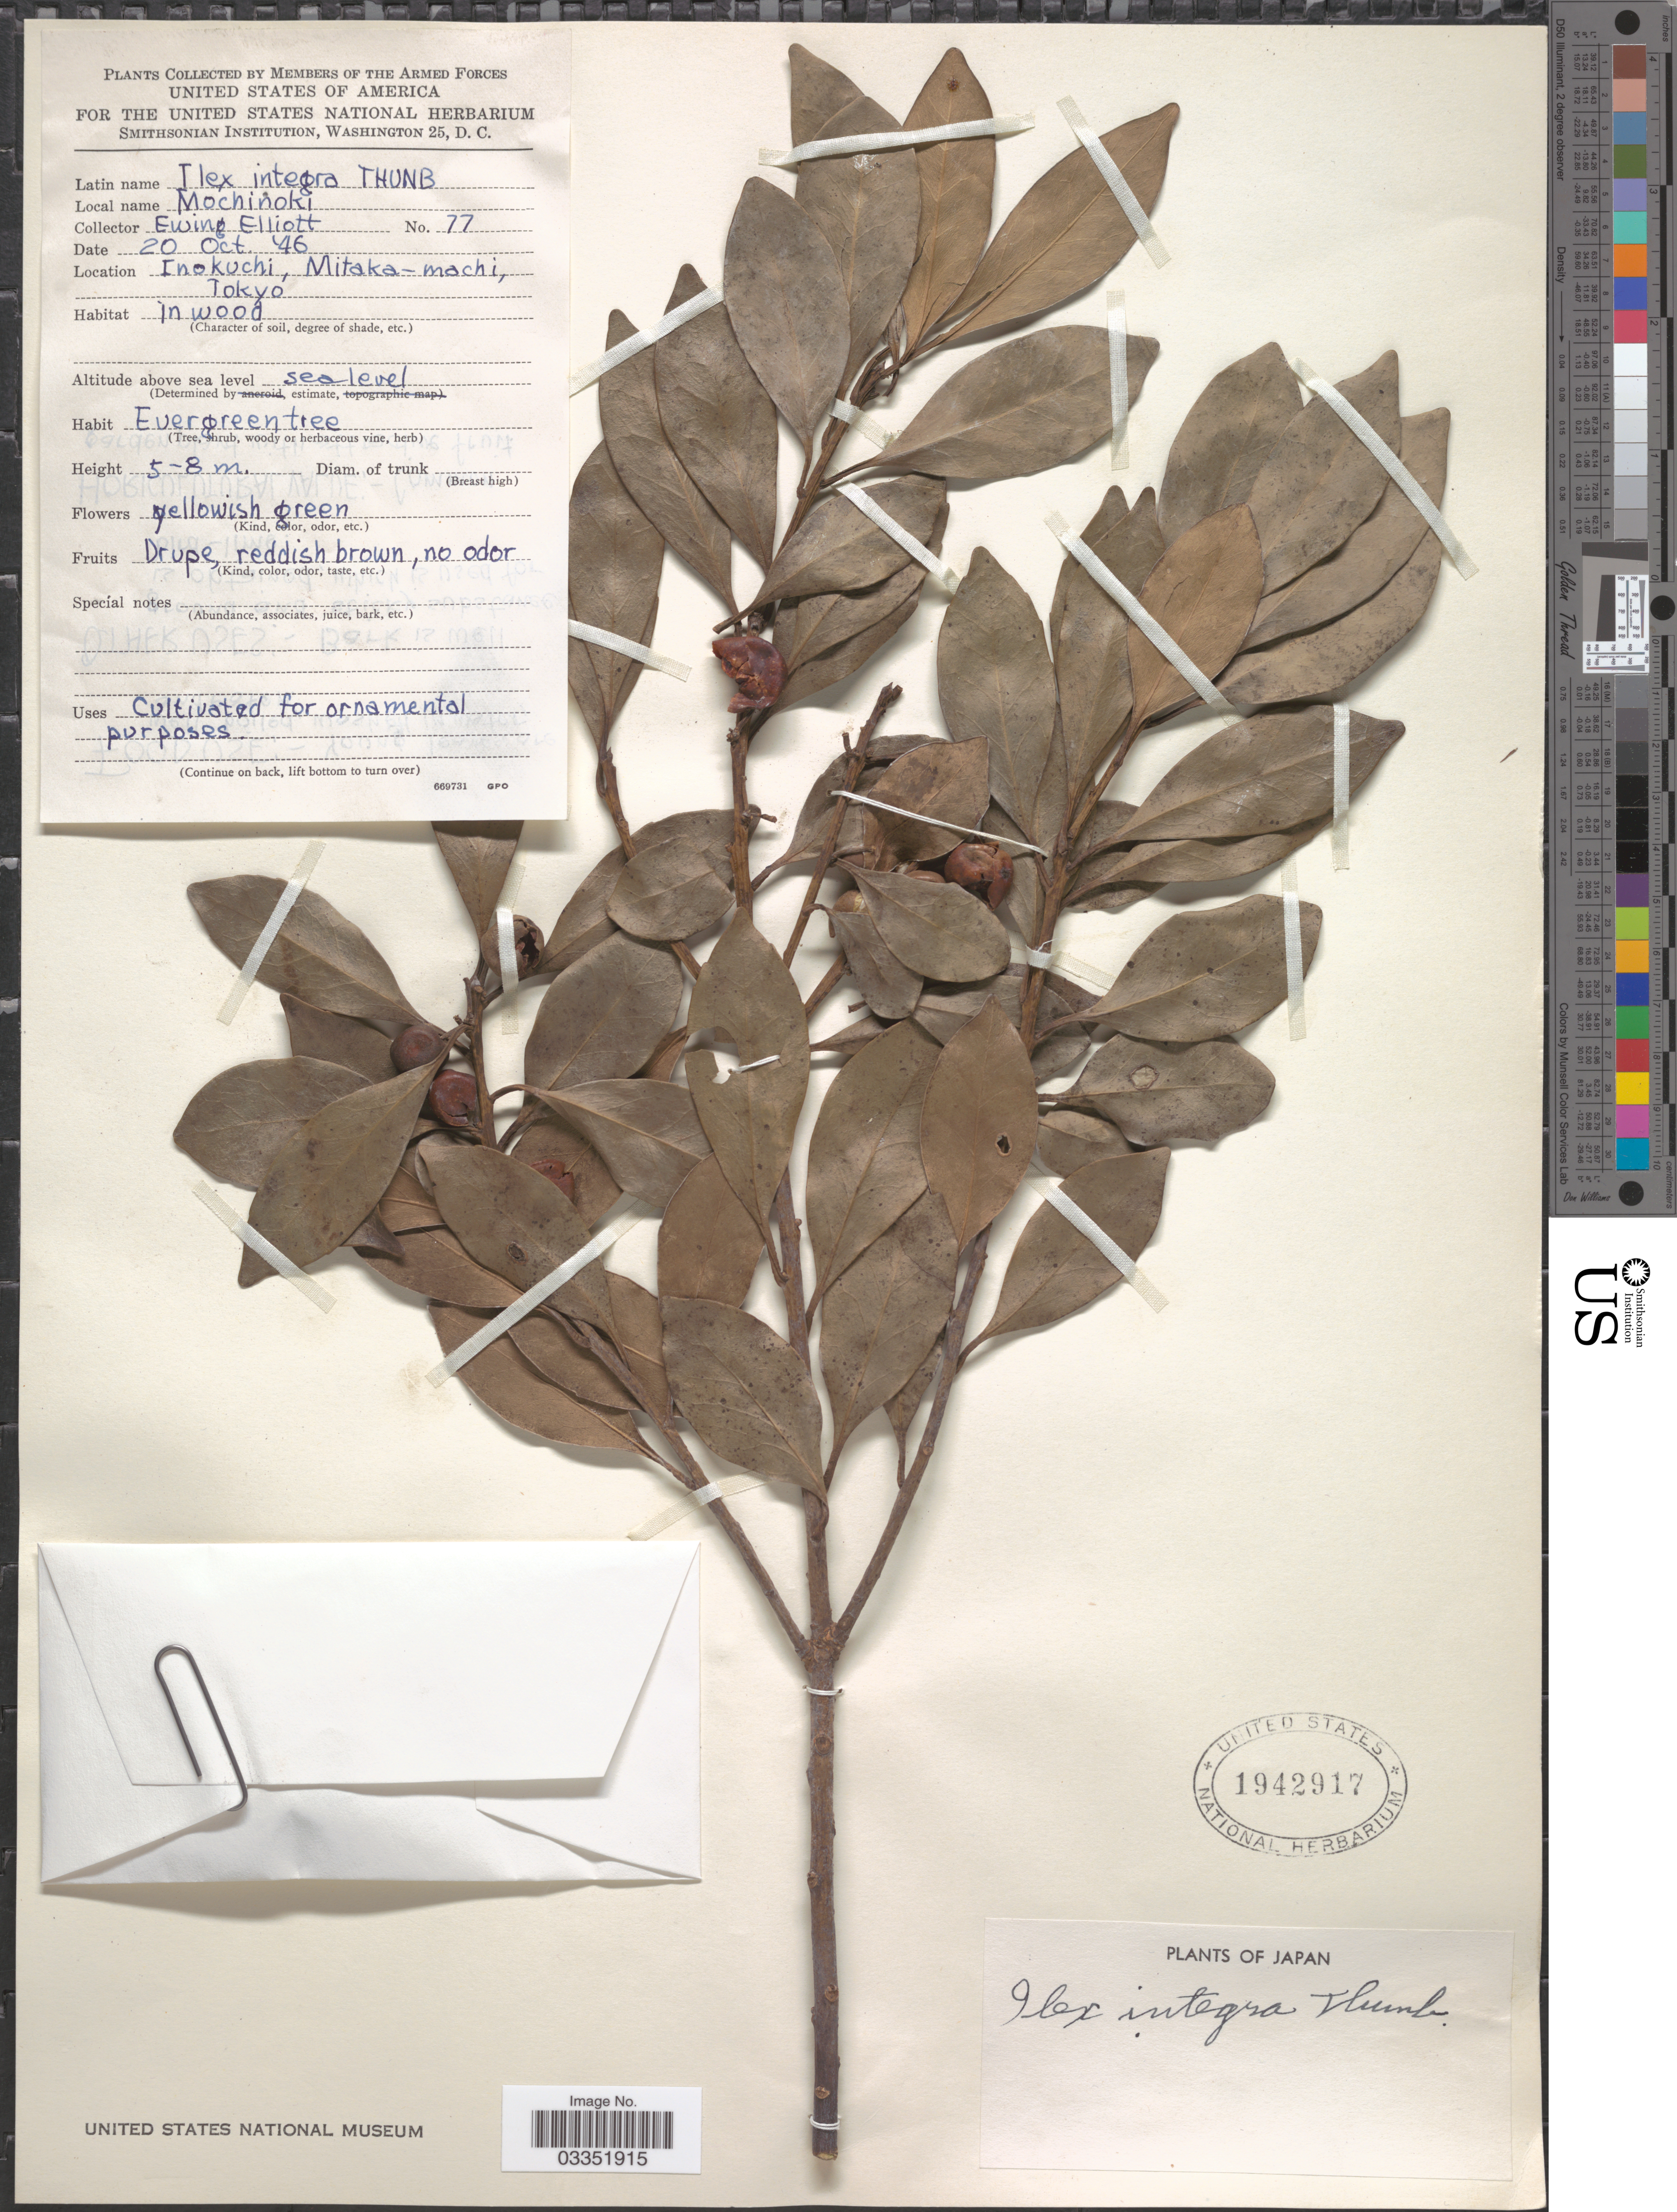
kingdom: Plantae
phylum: Tracheophyta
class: Magnoliopsida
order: Aquifoliales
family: Aquifoliaceae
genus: Ilex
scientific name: Ilex integra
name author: Thunb.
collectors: E. Elliott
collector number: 77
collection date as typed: Transcribed d/m/y: 20/10/46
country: Japan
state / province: Tokyo, Federal City of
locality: Inokuchi, Mitaka-machi, Tokyo.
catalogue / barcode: US 1942917